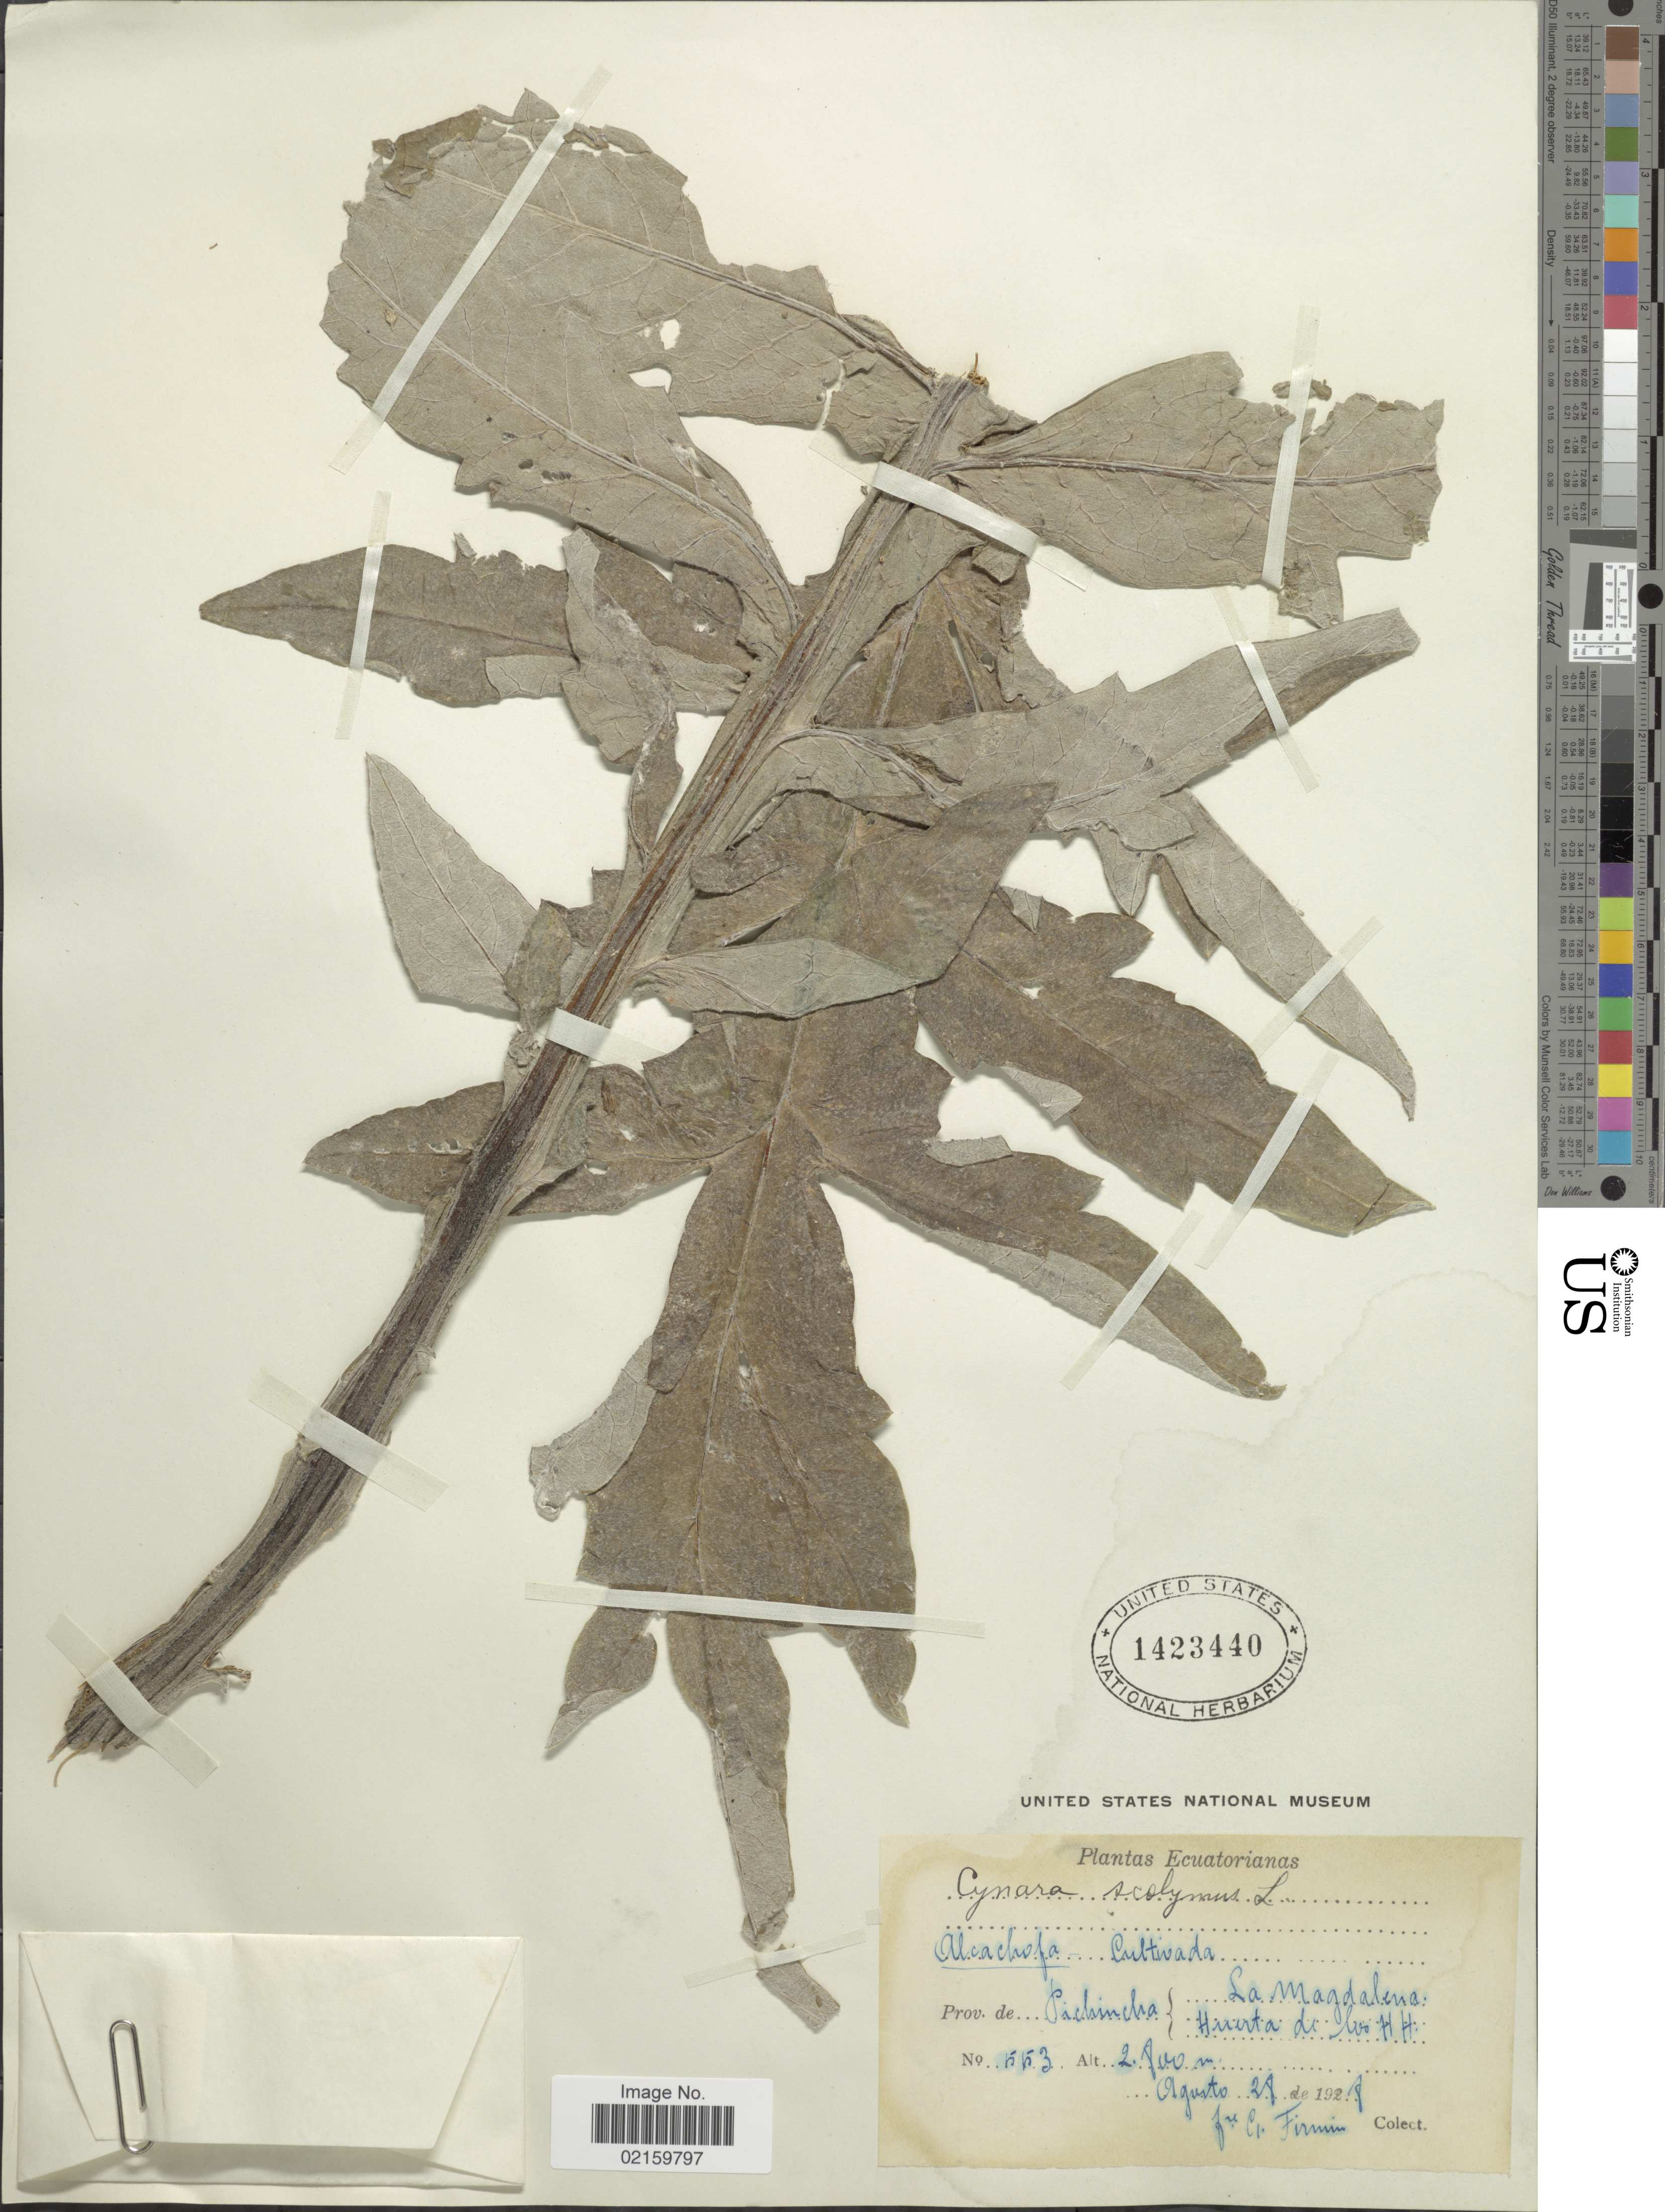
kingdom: Plantae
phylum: Tracheophyta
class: Magnoliopsida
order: Asterales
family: Asteraceae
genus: Cynara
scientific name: Cynara scolymus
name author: L.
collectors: F. Firmin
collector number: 553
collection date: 1928-08-28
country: Ecuador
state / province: Pichincha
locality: Prov. de Pichincha La Magdalena: Huerta de los H. H.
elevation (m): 2800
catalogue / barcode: US 1423440